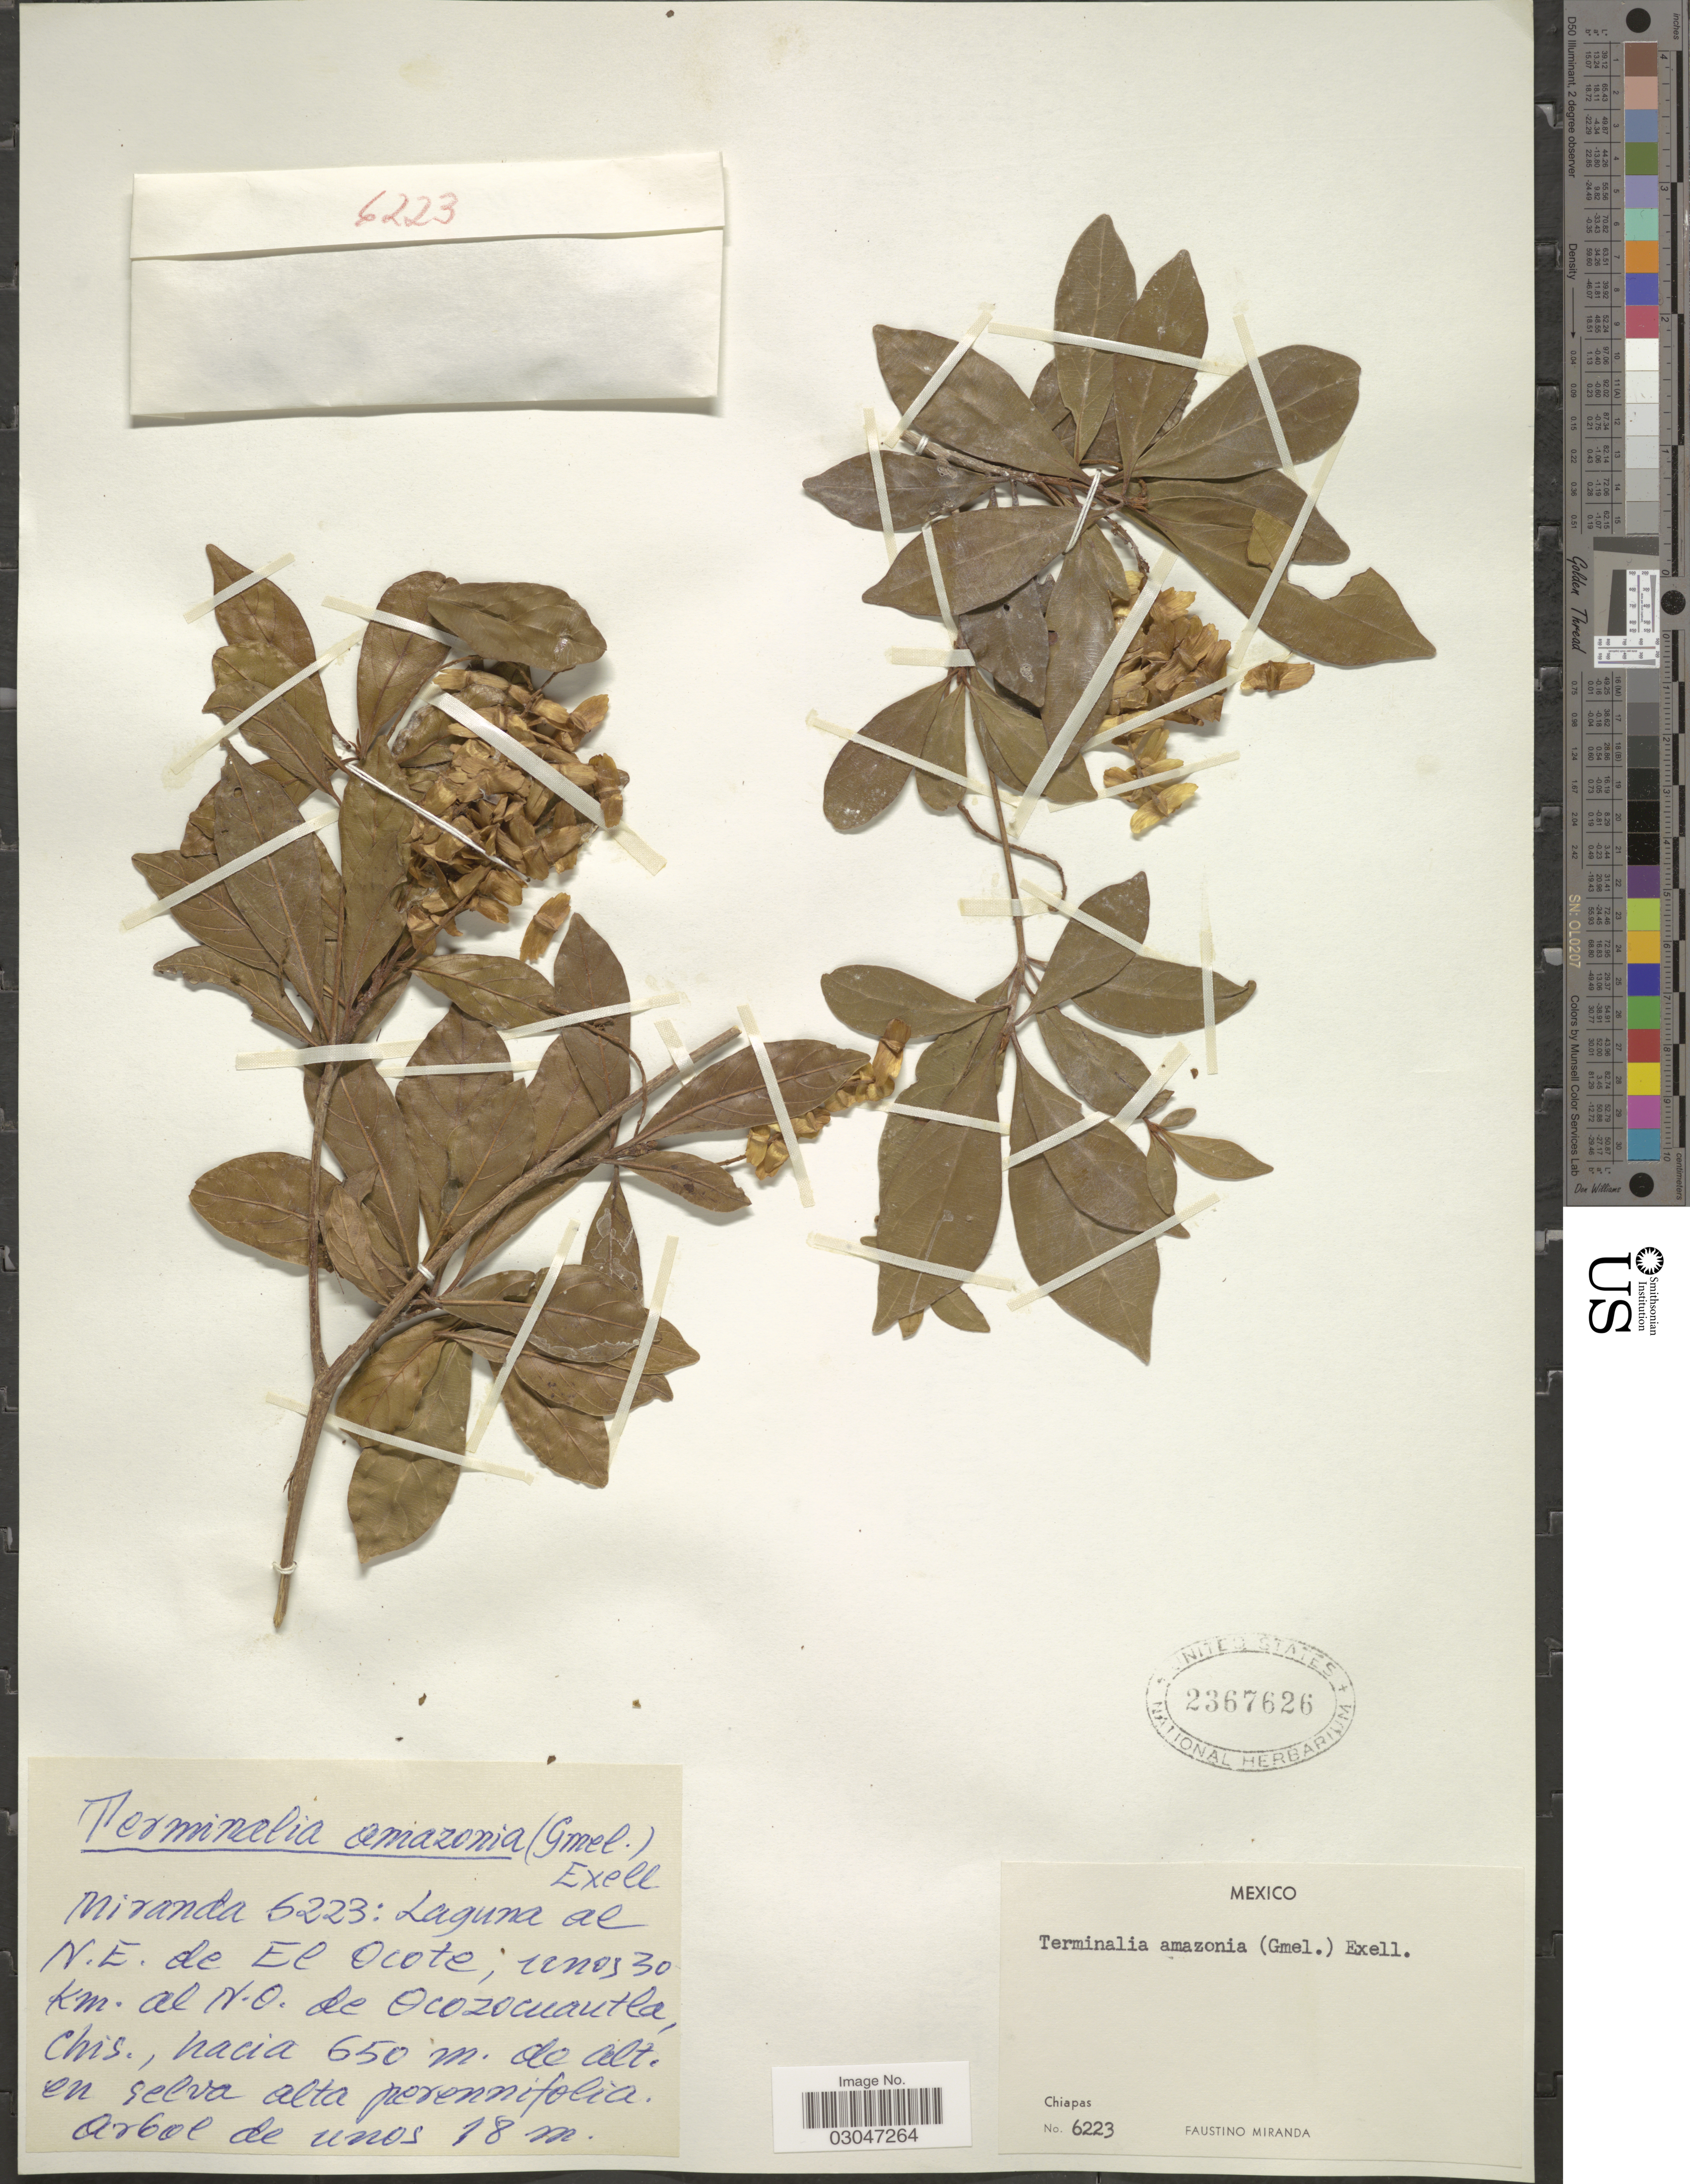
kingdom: Plantae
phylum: Tracheophyta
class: Magnoliopsida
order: Myrtales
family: Combretaceae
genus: Terminalia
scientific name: Terminalia amazonia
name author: (J.F. Gmel.) Exell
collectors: F. Miranda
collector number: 6223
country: Mexico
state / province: Chiapas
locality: Laguna al N.E. de El Ocote, unos 30 Km al N.O. de Ocozocuautla.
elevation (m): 650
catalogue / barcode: US 2367626